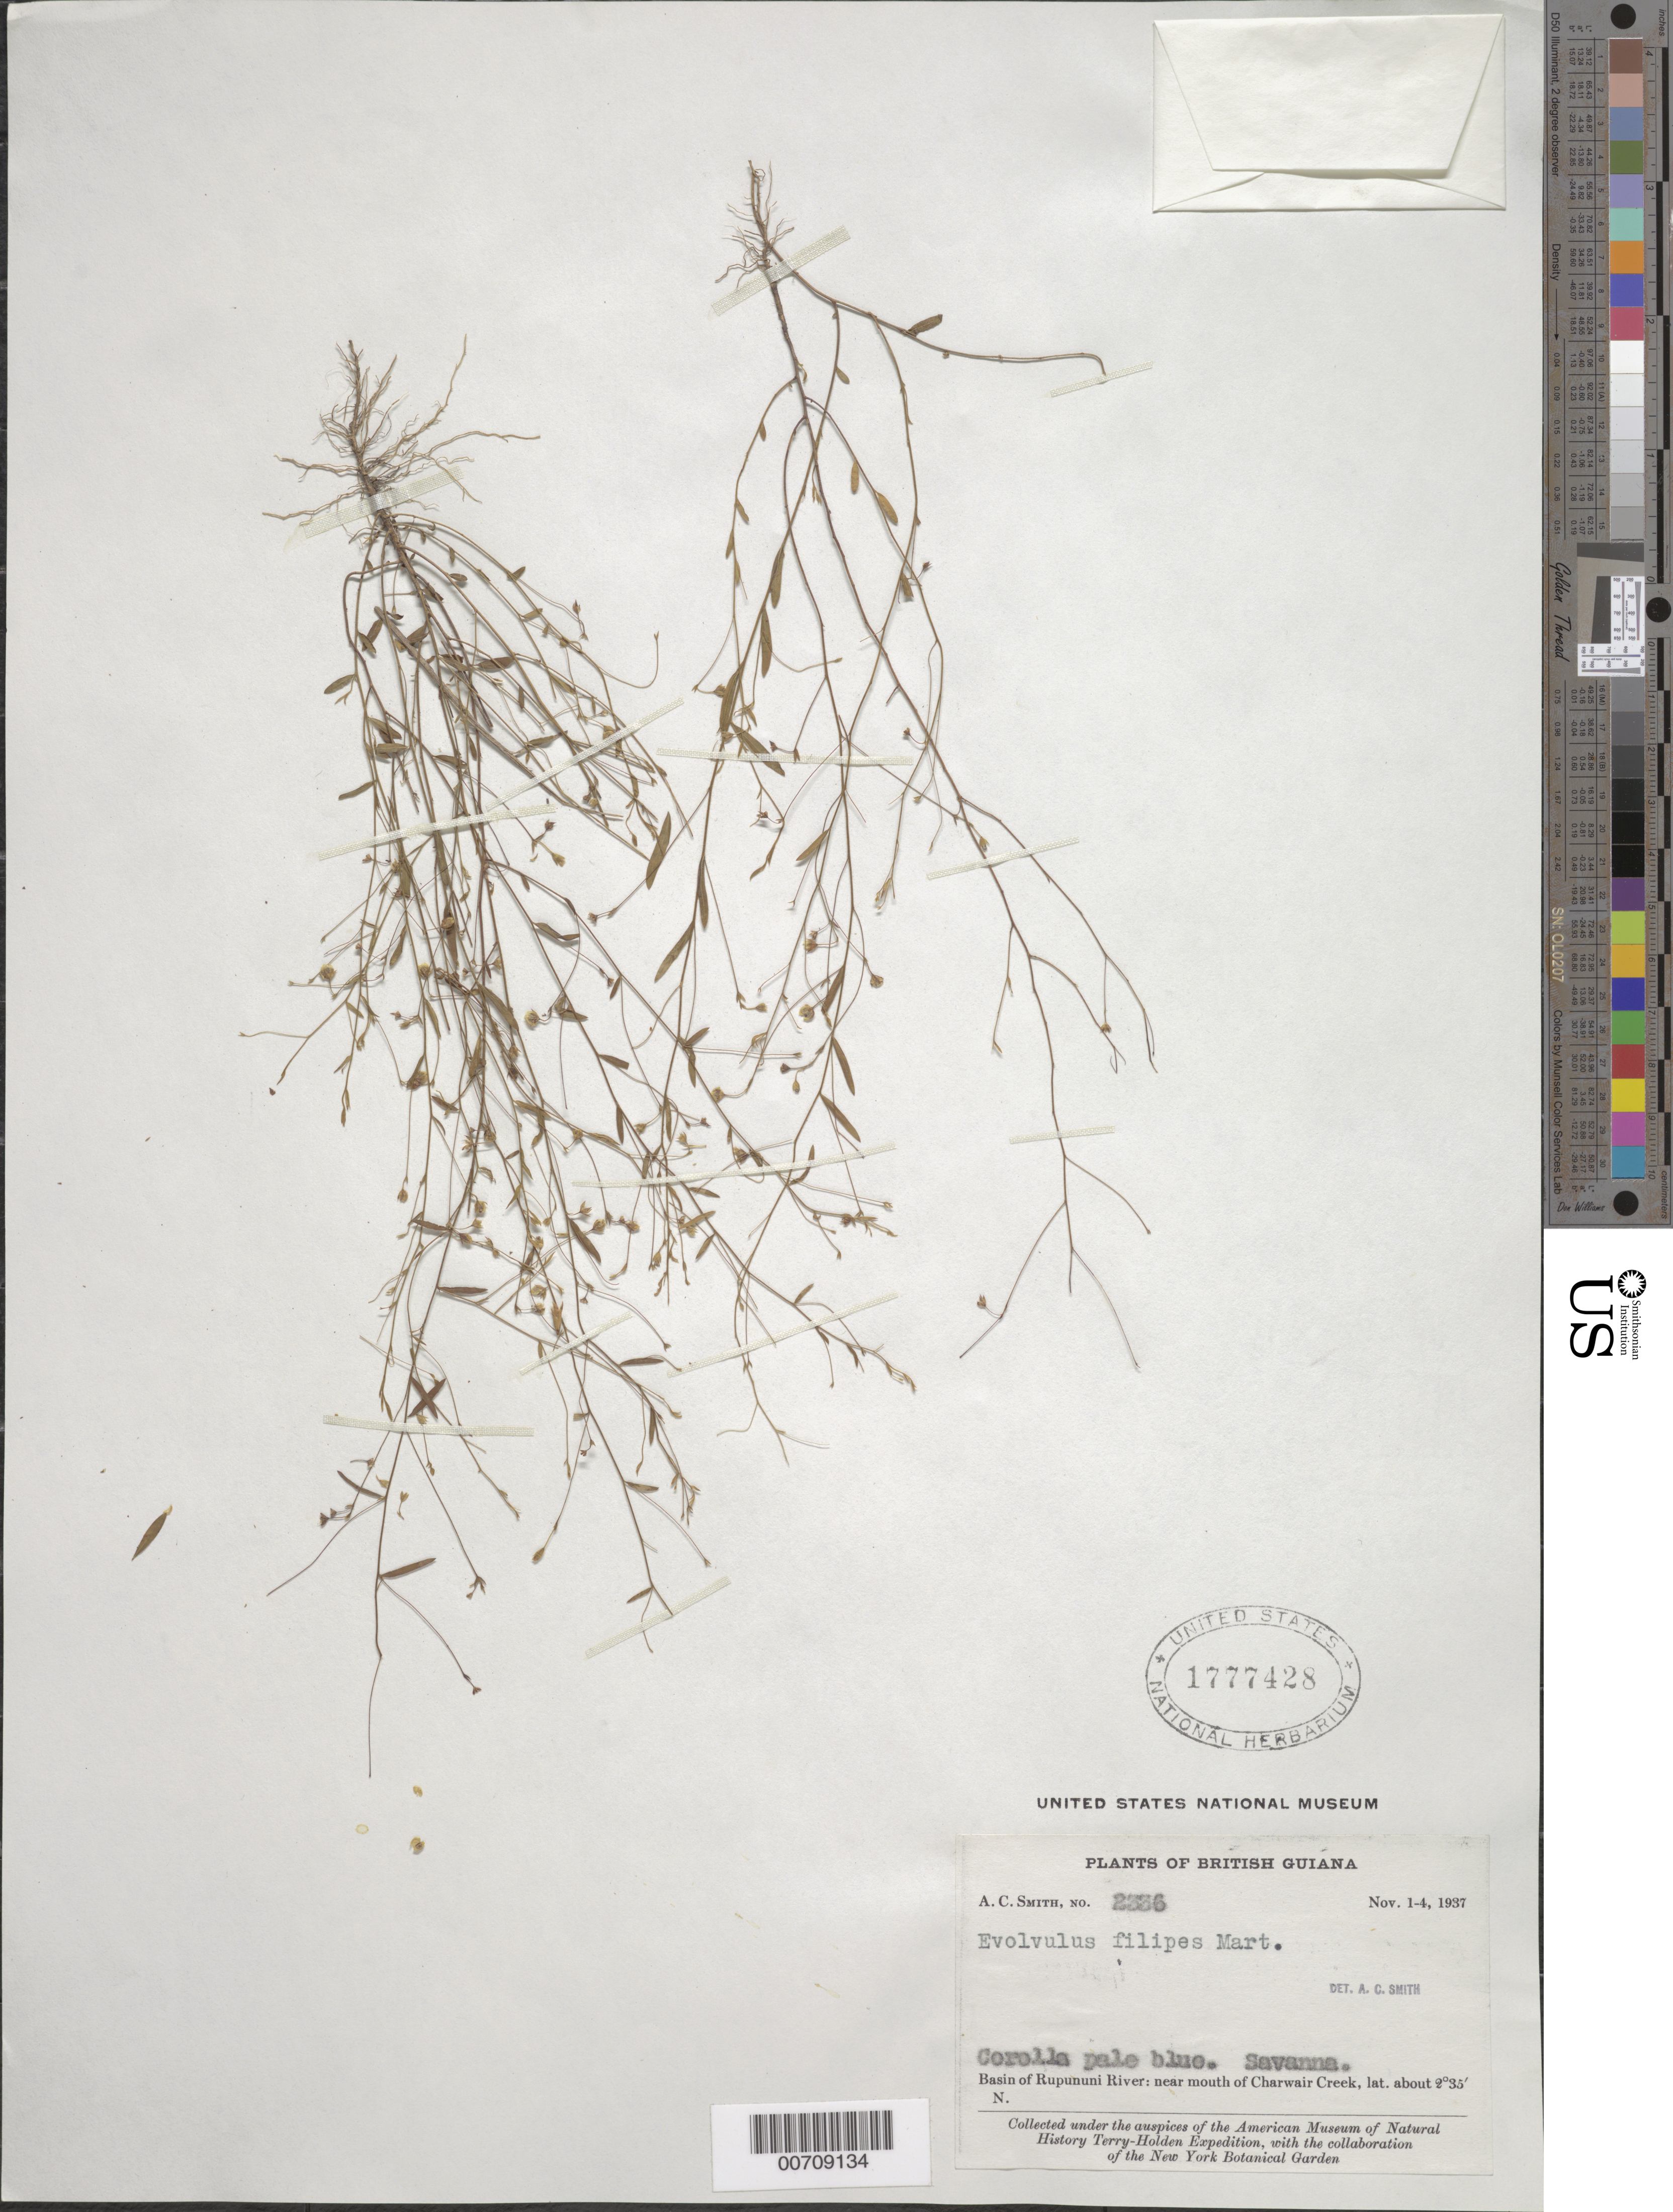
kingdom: Plantae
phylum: Tracheophyta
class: Magnoliopsida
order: Solanales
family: Convolvulaceae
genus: Evolvulus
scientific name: Evolvulus filipes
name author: Mart.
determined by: Smith, A. C.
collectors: A. C. Smith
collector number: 2336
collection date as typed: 1-Nov-37 to 4-Nov-37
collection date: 1937-11-01/1937-11-04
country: Guyana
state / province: U. Takutu-U. Essequibo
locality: Charwair Creek, near mouth, Rupununi R. basin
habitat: Savanna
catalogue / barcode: US 1777428